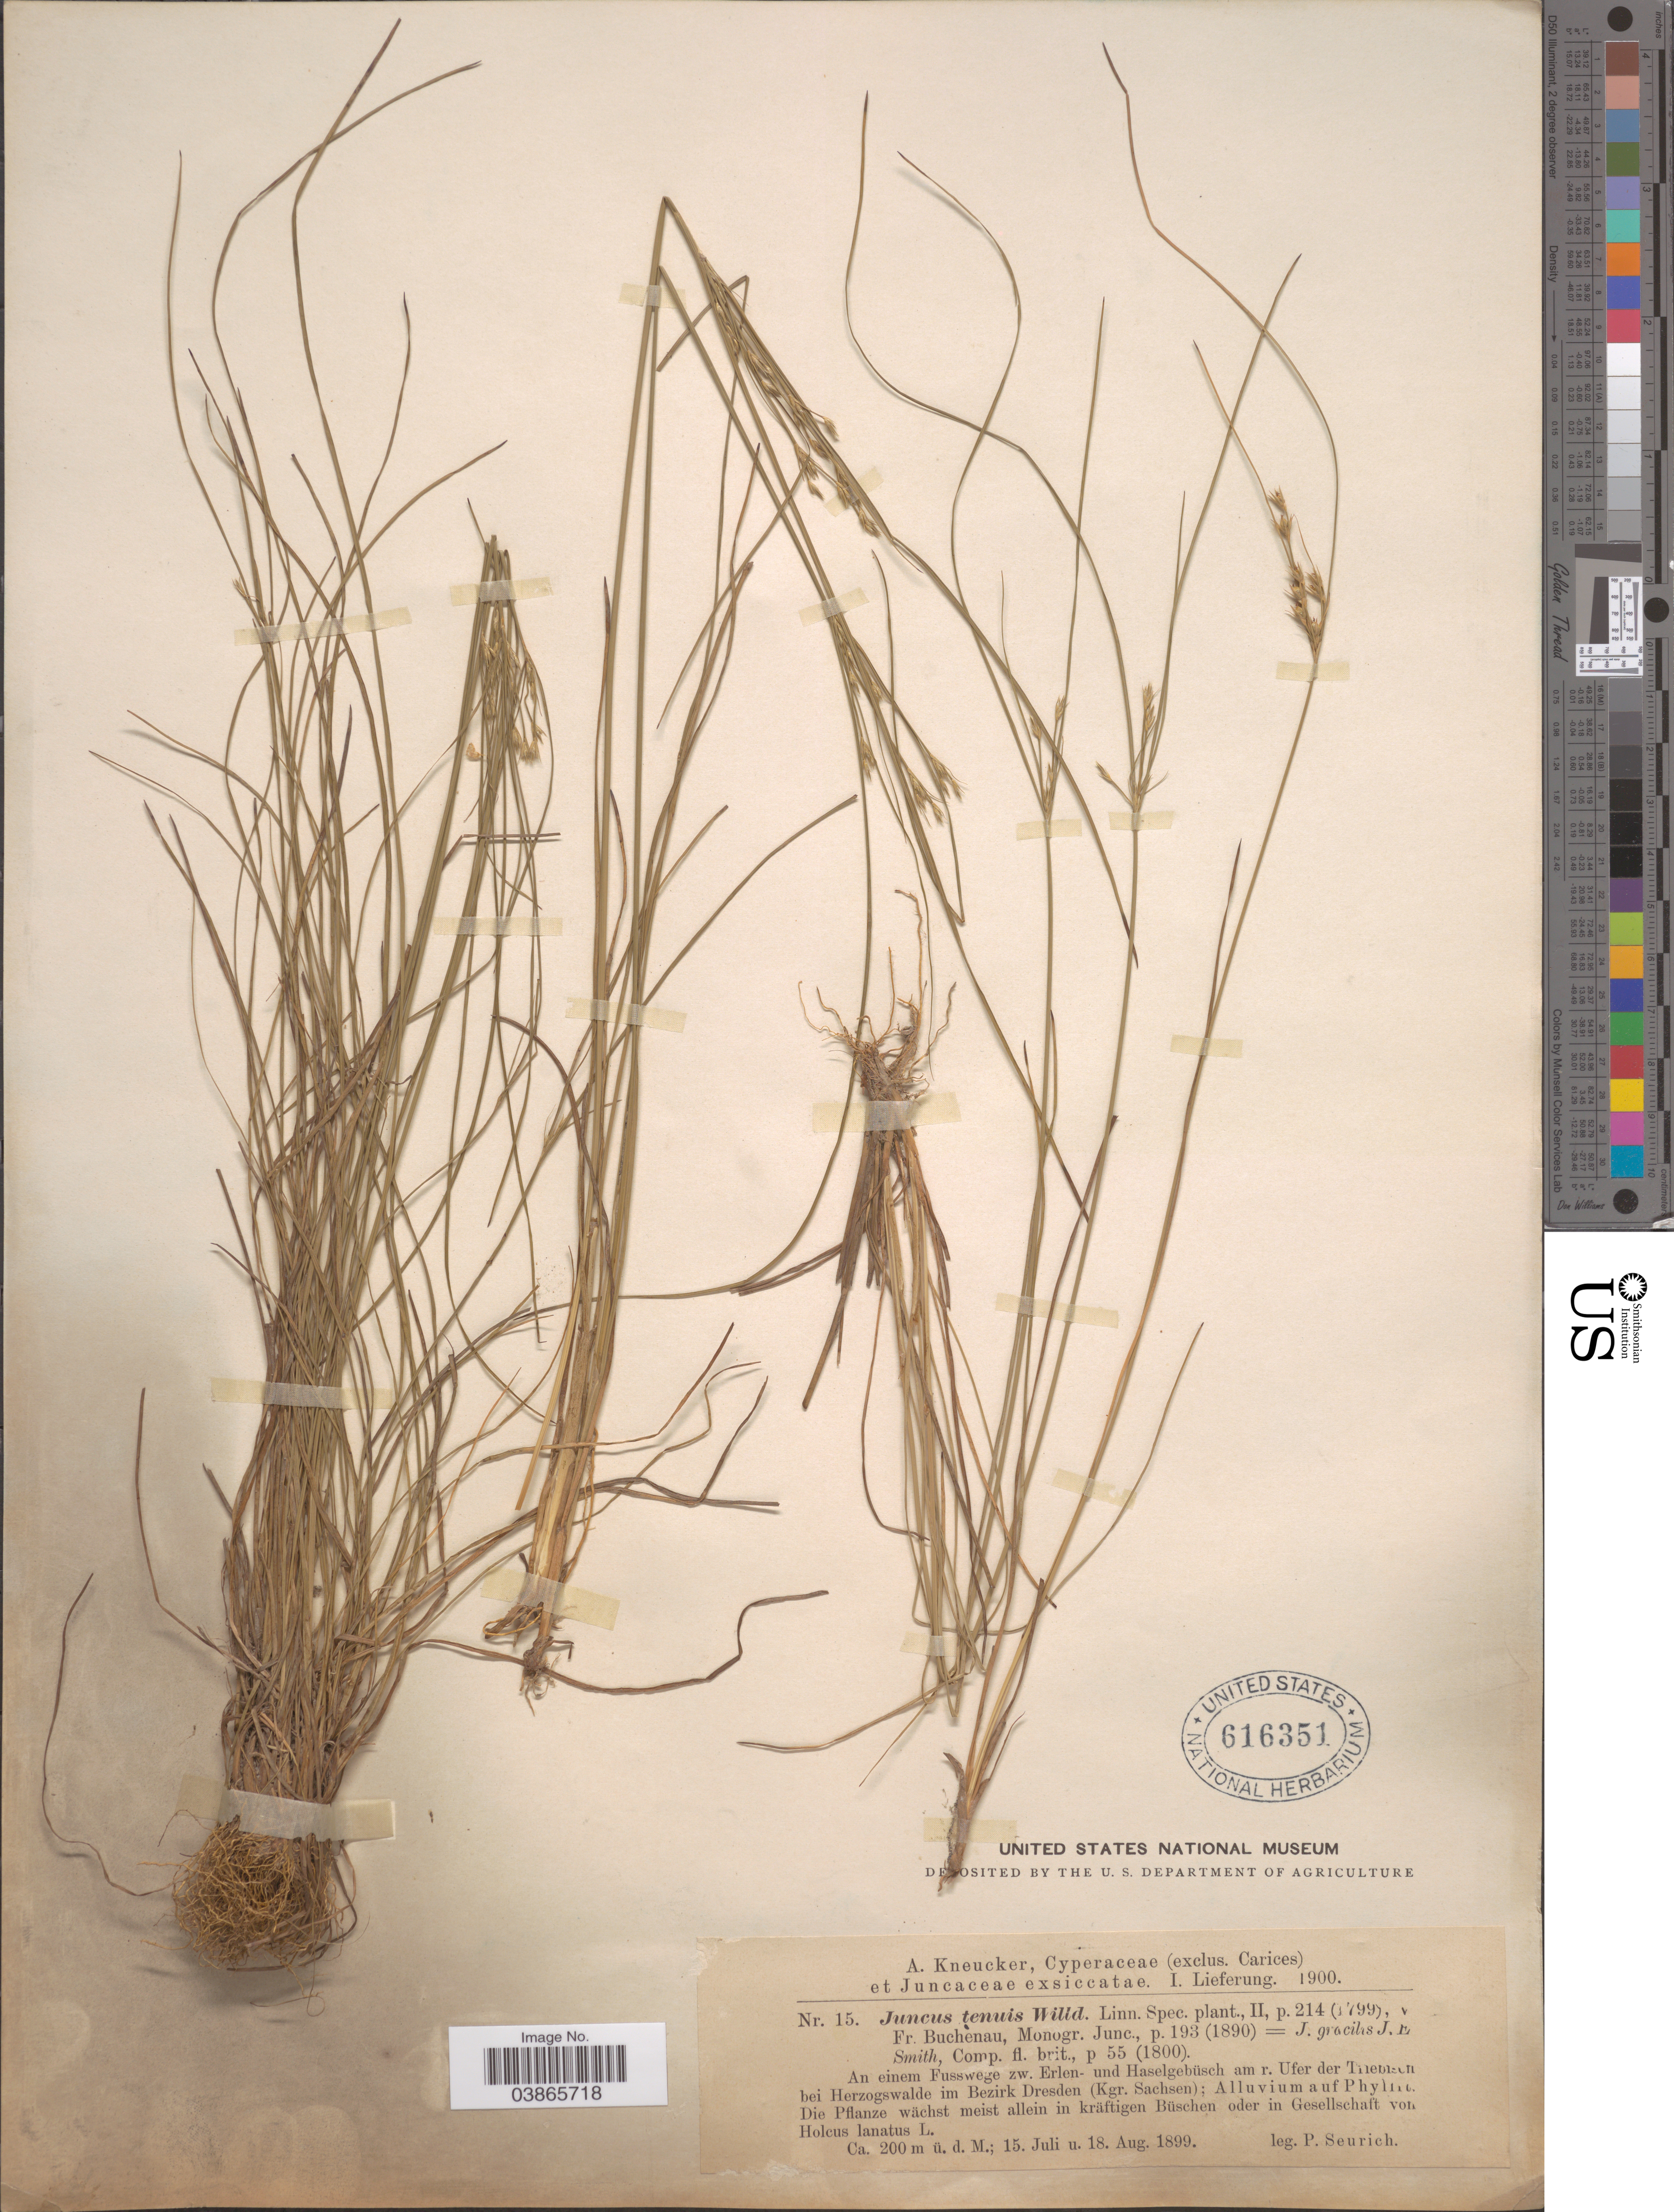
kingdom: Plantae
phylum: Tracheophyta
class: Liliopsida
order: Poales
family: Juncaceae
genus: Juncus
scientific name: Juncus tenuis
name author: Willd.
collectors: P. Seurich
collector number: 15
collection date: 1899-07-15/1899-08-18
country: Germany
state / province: Sachsen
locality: An einem Fusswege zw. Erlen- und Haselgebüsch am r. Ufer der [illegible text] bei Herzogswalde im Bezirk Dresden (Kgr. Sachsen).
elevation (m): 200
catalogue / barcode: US 616351